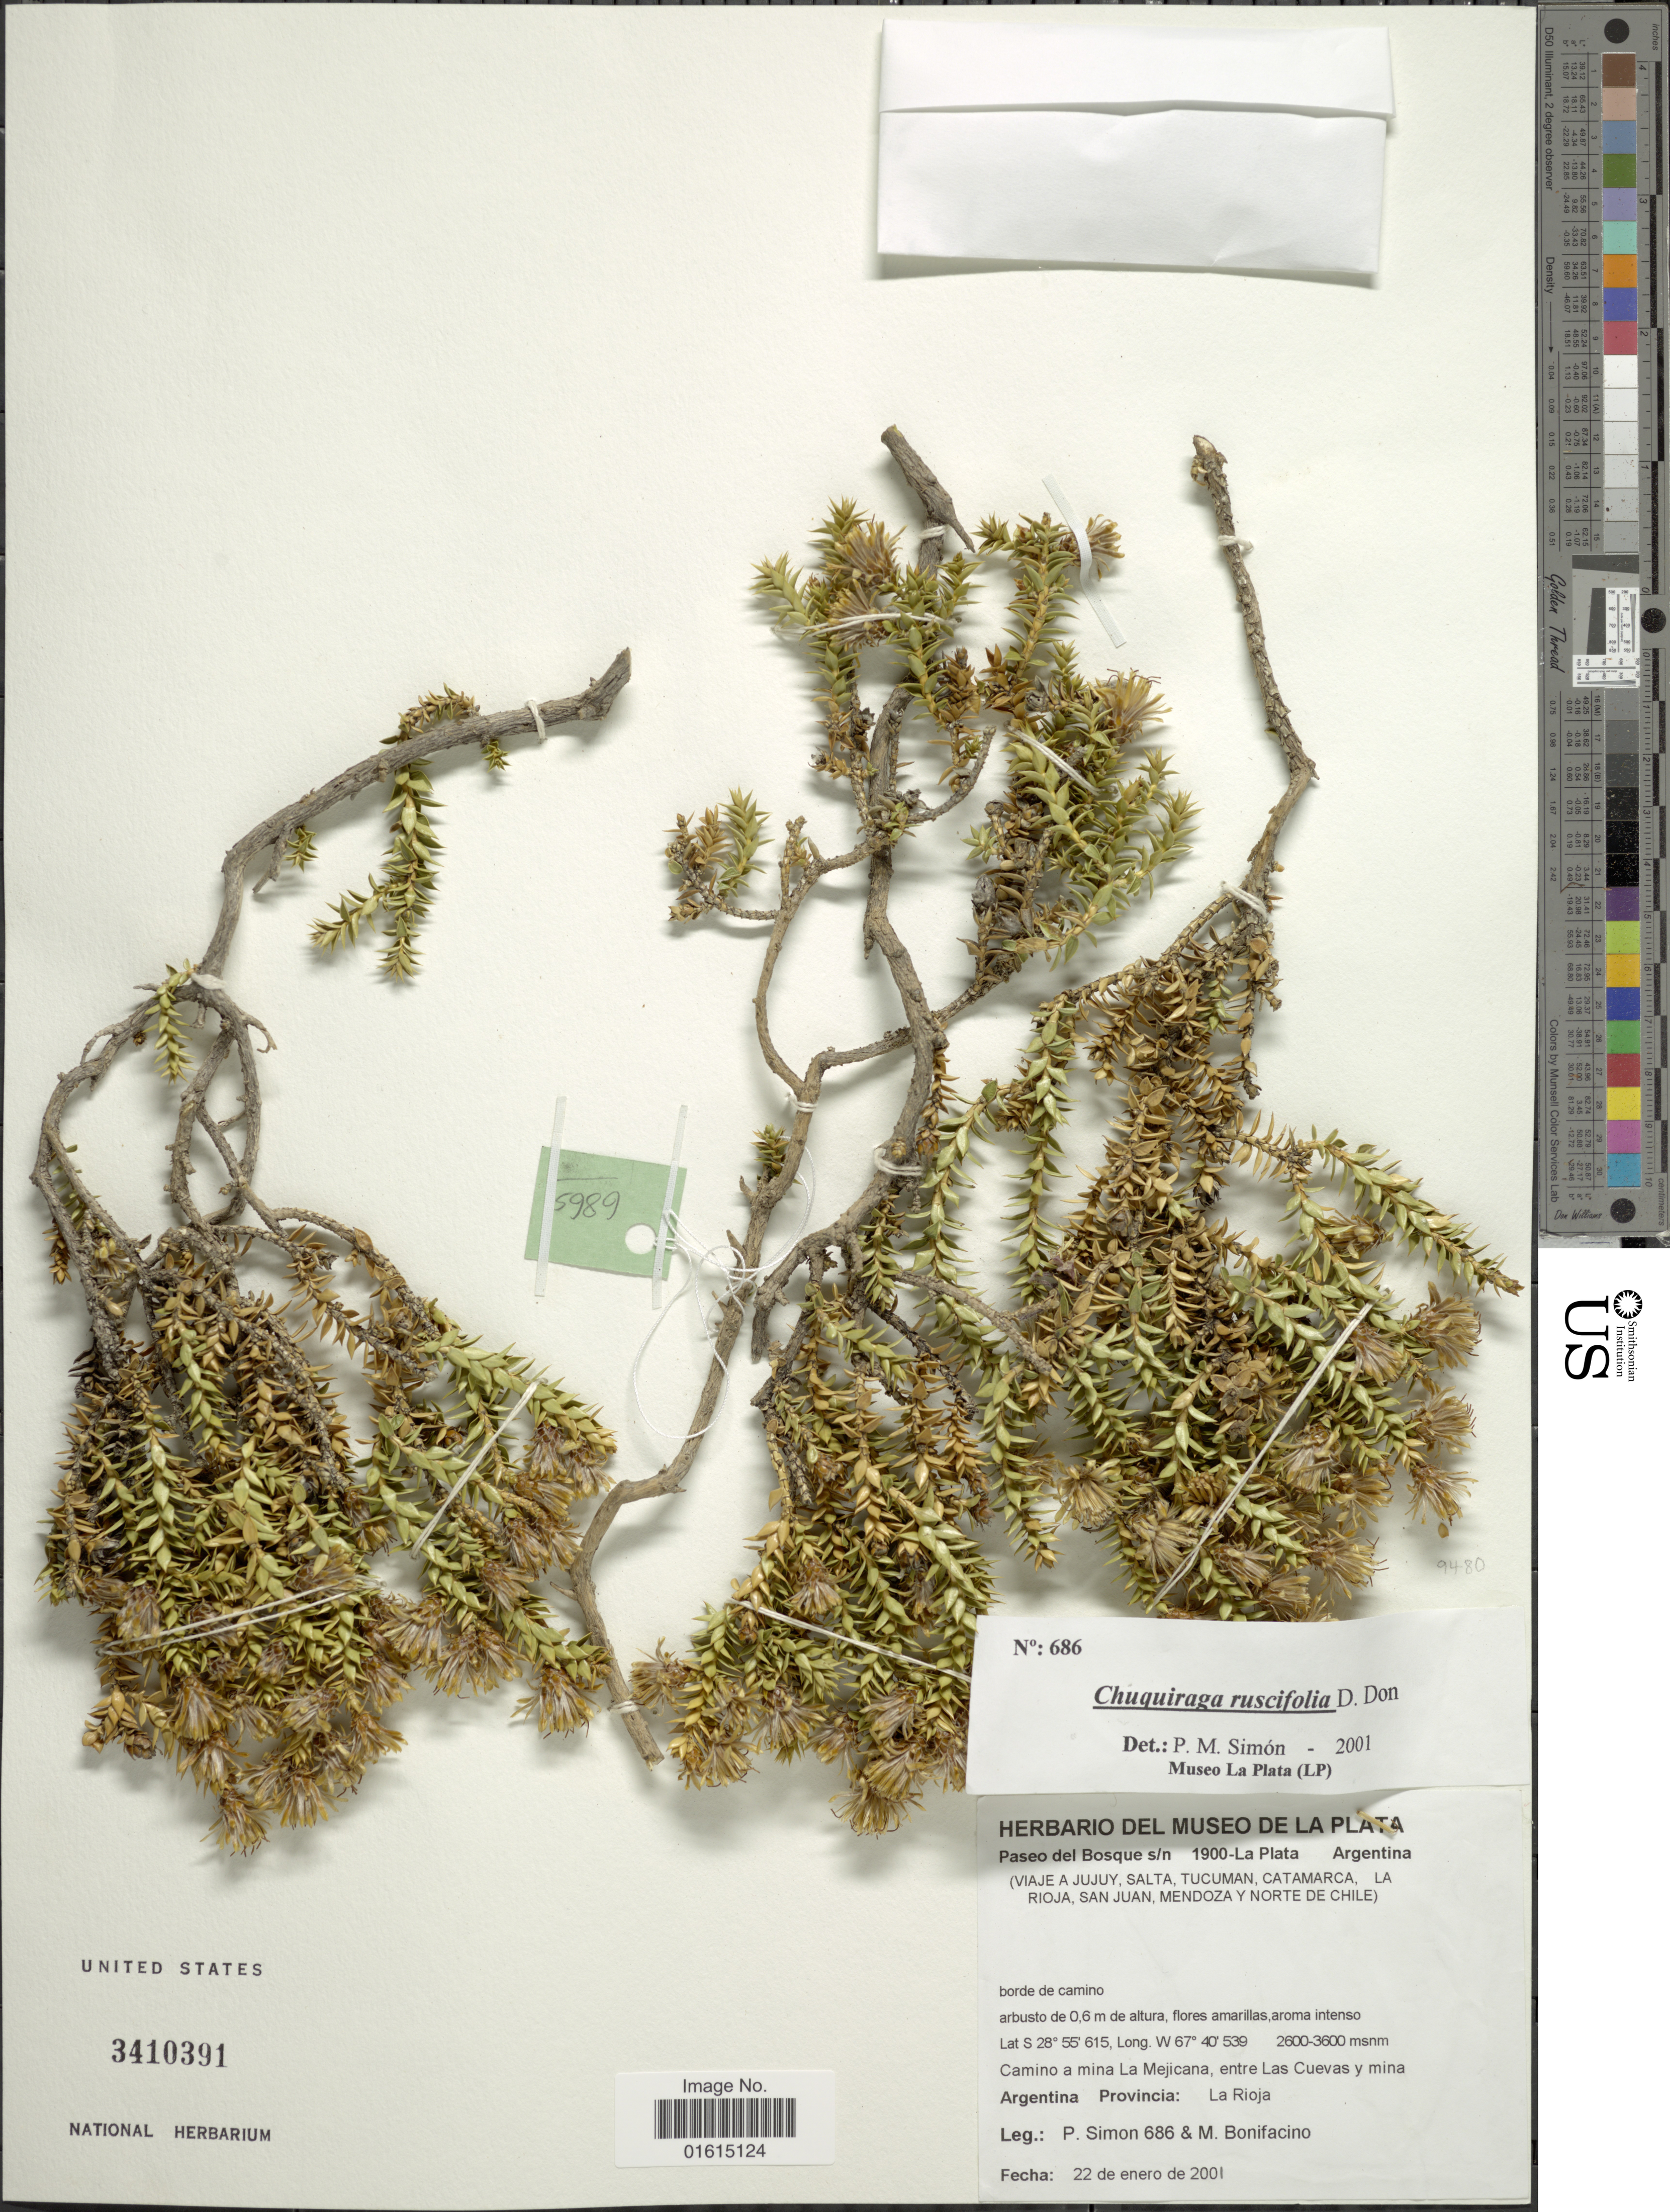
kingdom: Plantae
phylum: Tracheophyta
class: Magnoliopsida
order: Asterales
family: Asteraceae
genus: Chuquiraga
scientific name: Chuquiraga ruscifolia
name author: D. Don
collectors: P. Simon & M. Bonifacino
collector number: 686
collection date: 2001-01-22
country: Argentina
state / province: La Rioja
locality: Camino a mina La Mejicana, entre Las Cuevas y mina, Provincia La Rioja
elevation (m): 2600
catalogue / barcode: US 3410391